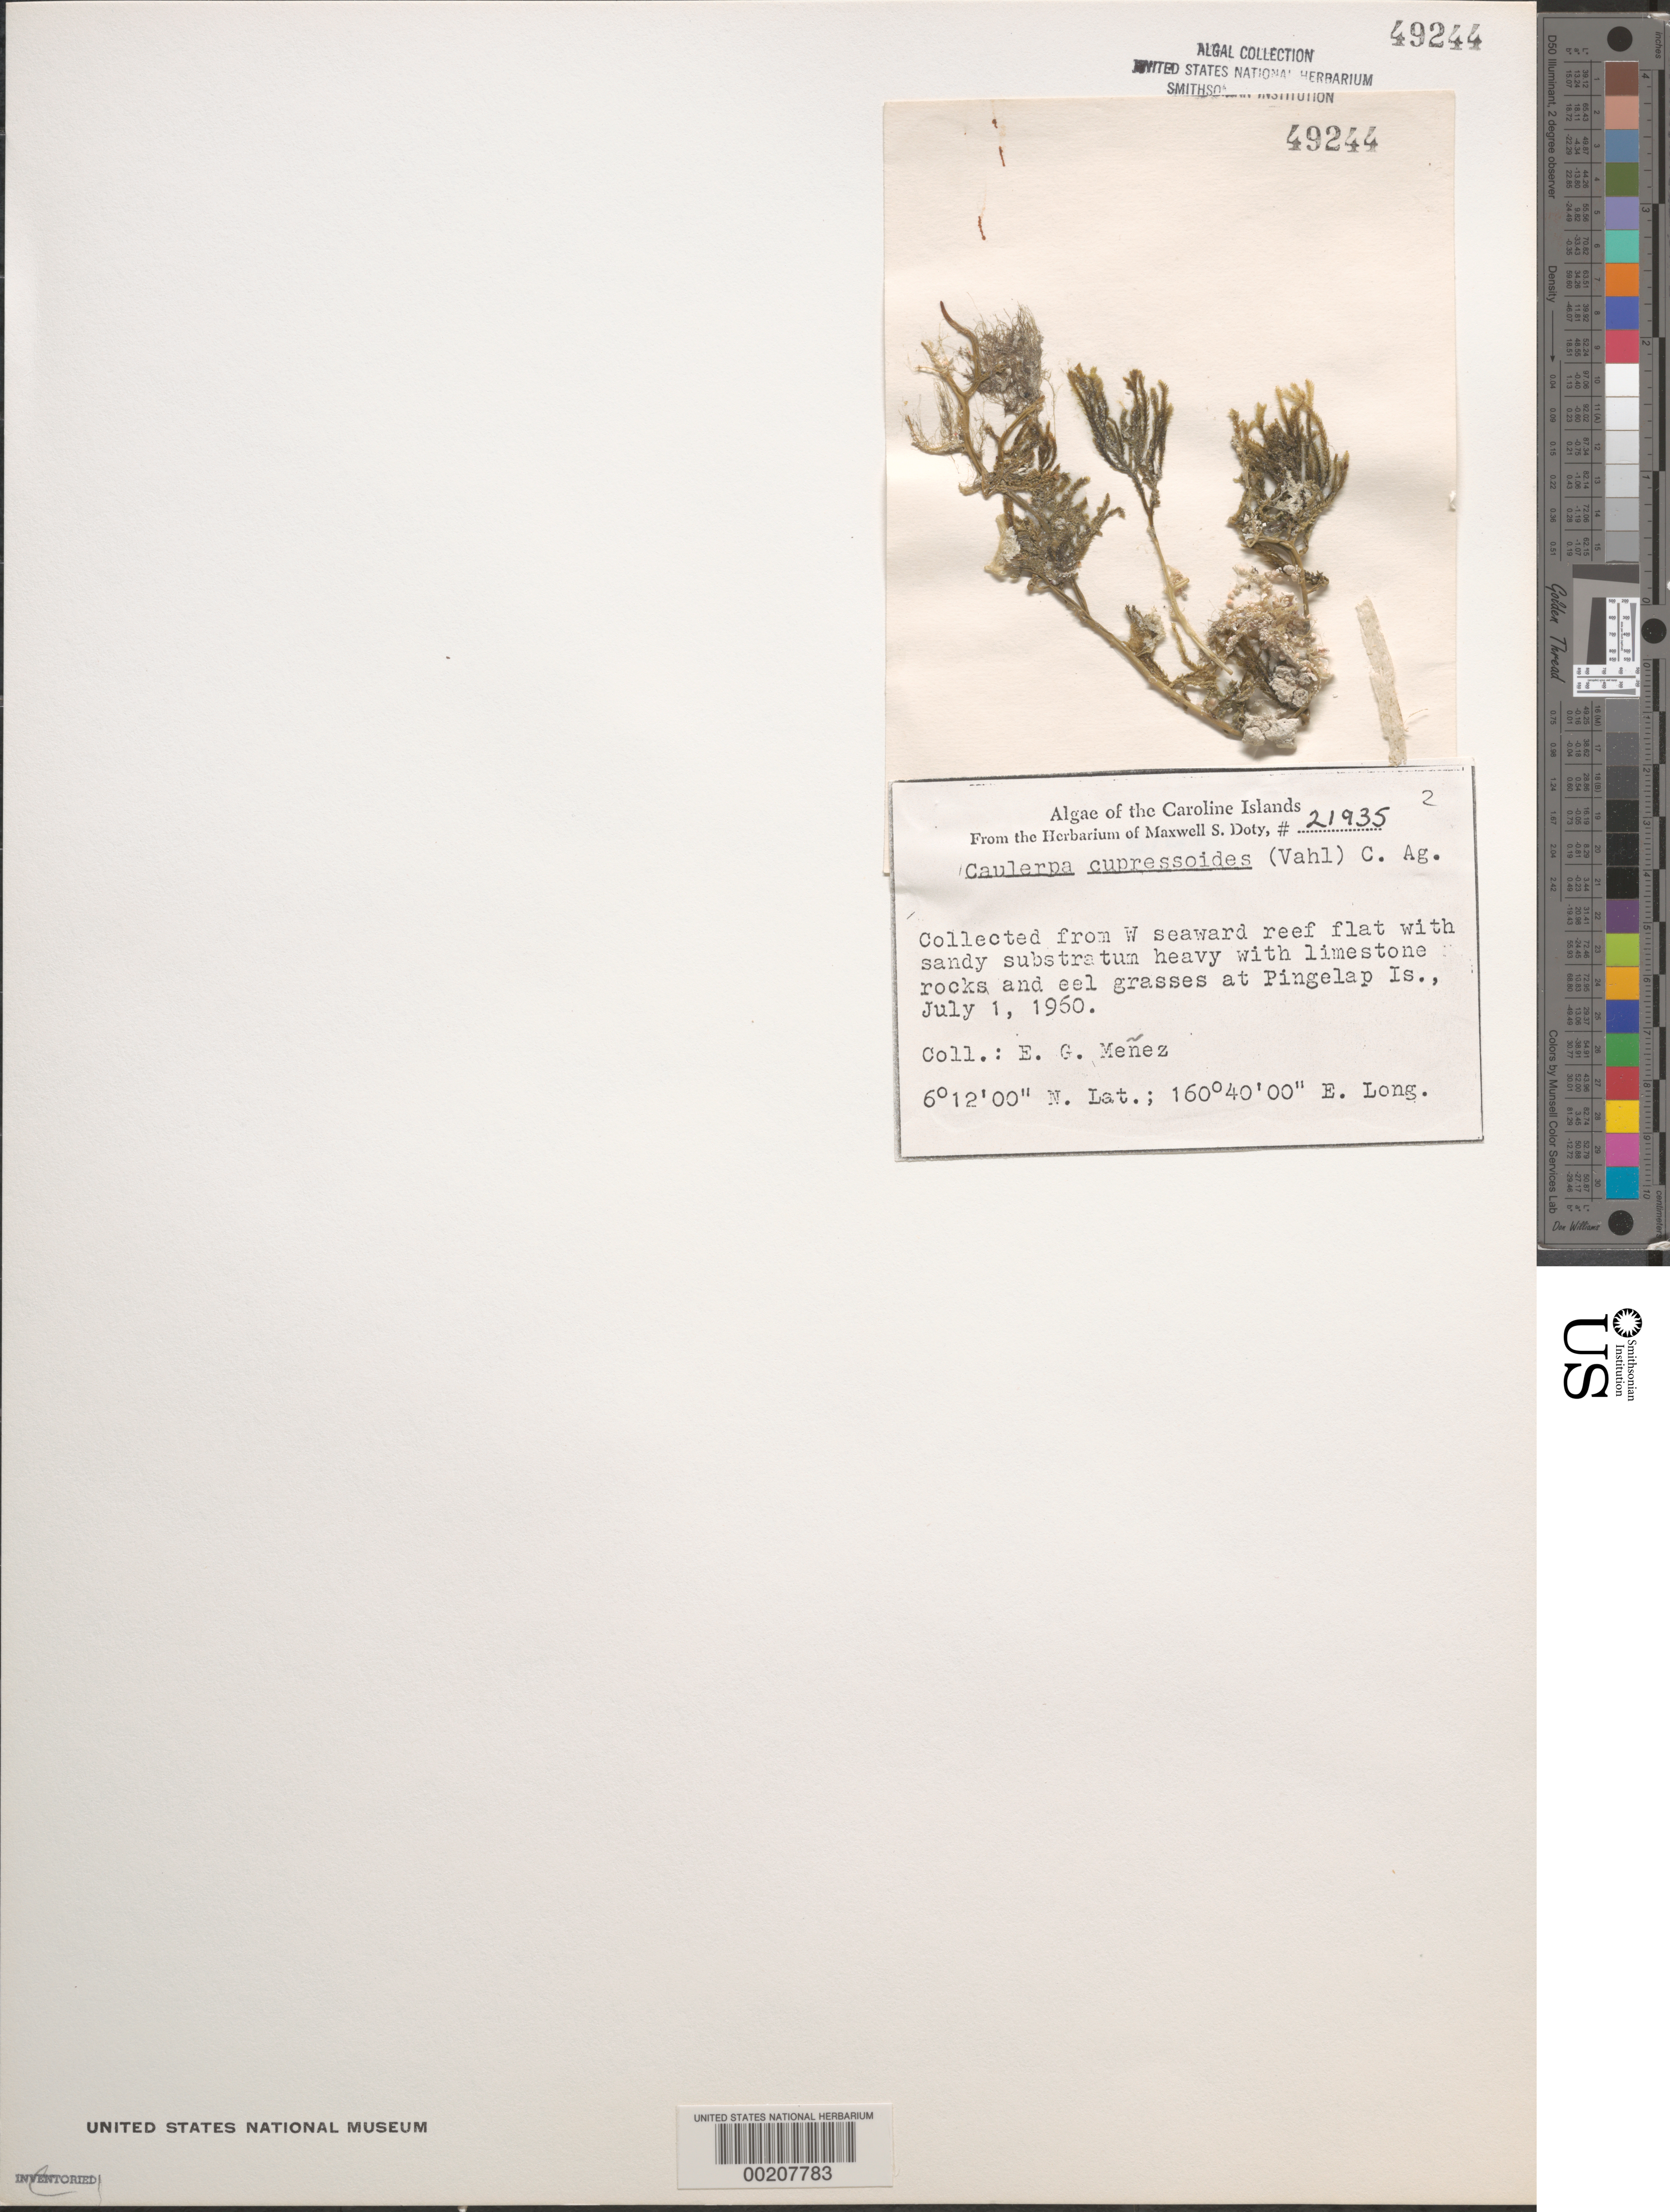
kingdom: Plantae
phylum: Chlorophyta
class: Ulvophyceae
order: Bryopsidales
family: Caulerpaceae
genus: Caulerpa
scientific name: Caulerpa cupressoides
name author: (Vahl) C. Agardh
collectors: Meñez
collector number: MSD 21935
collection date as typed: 01 Jul 1960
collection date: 1960-07-01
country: Micronesia, Federated States of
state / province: Pohnpei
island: Pingelap Atoll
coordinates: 6 12' 00" N, 160 40' 00" E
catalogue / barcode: US 49244